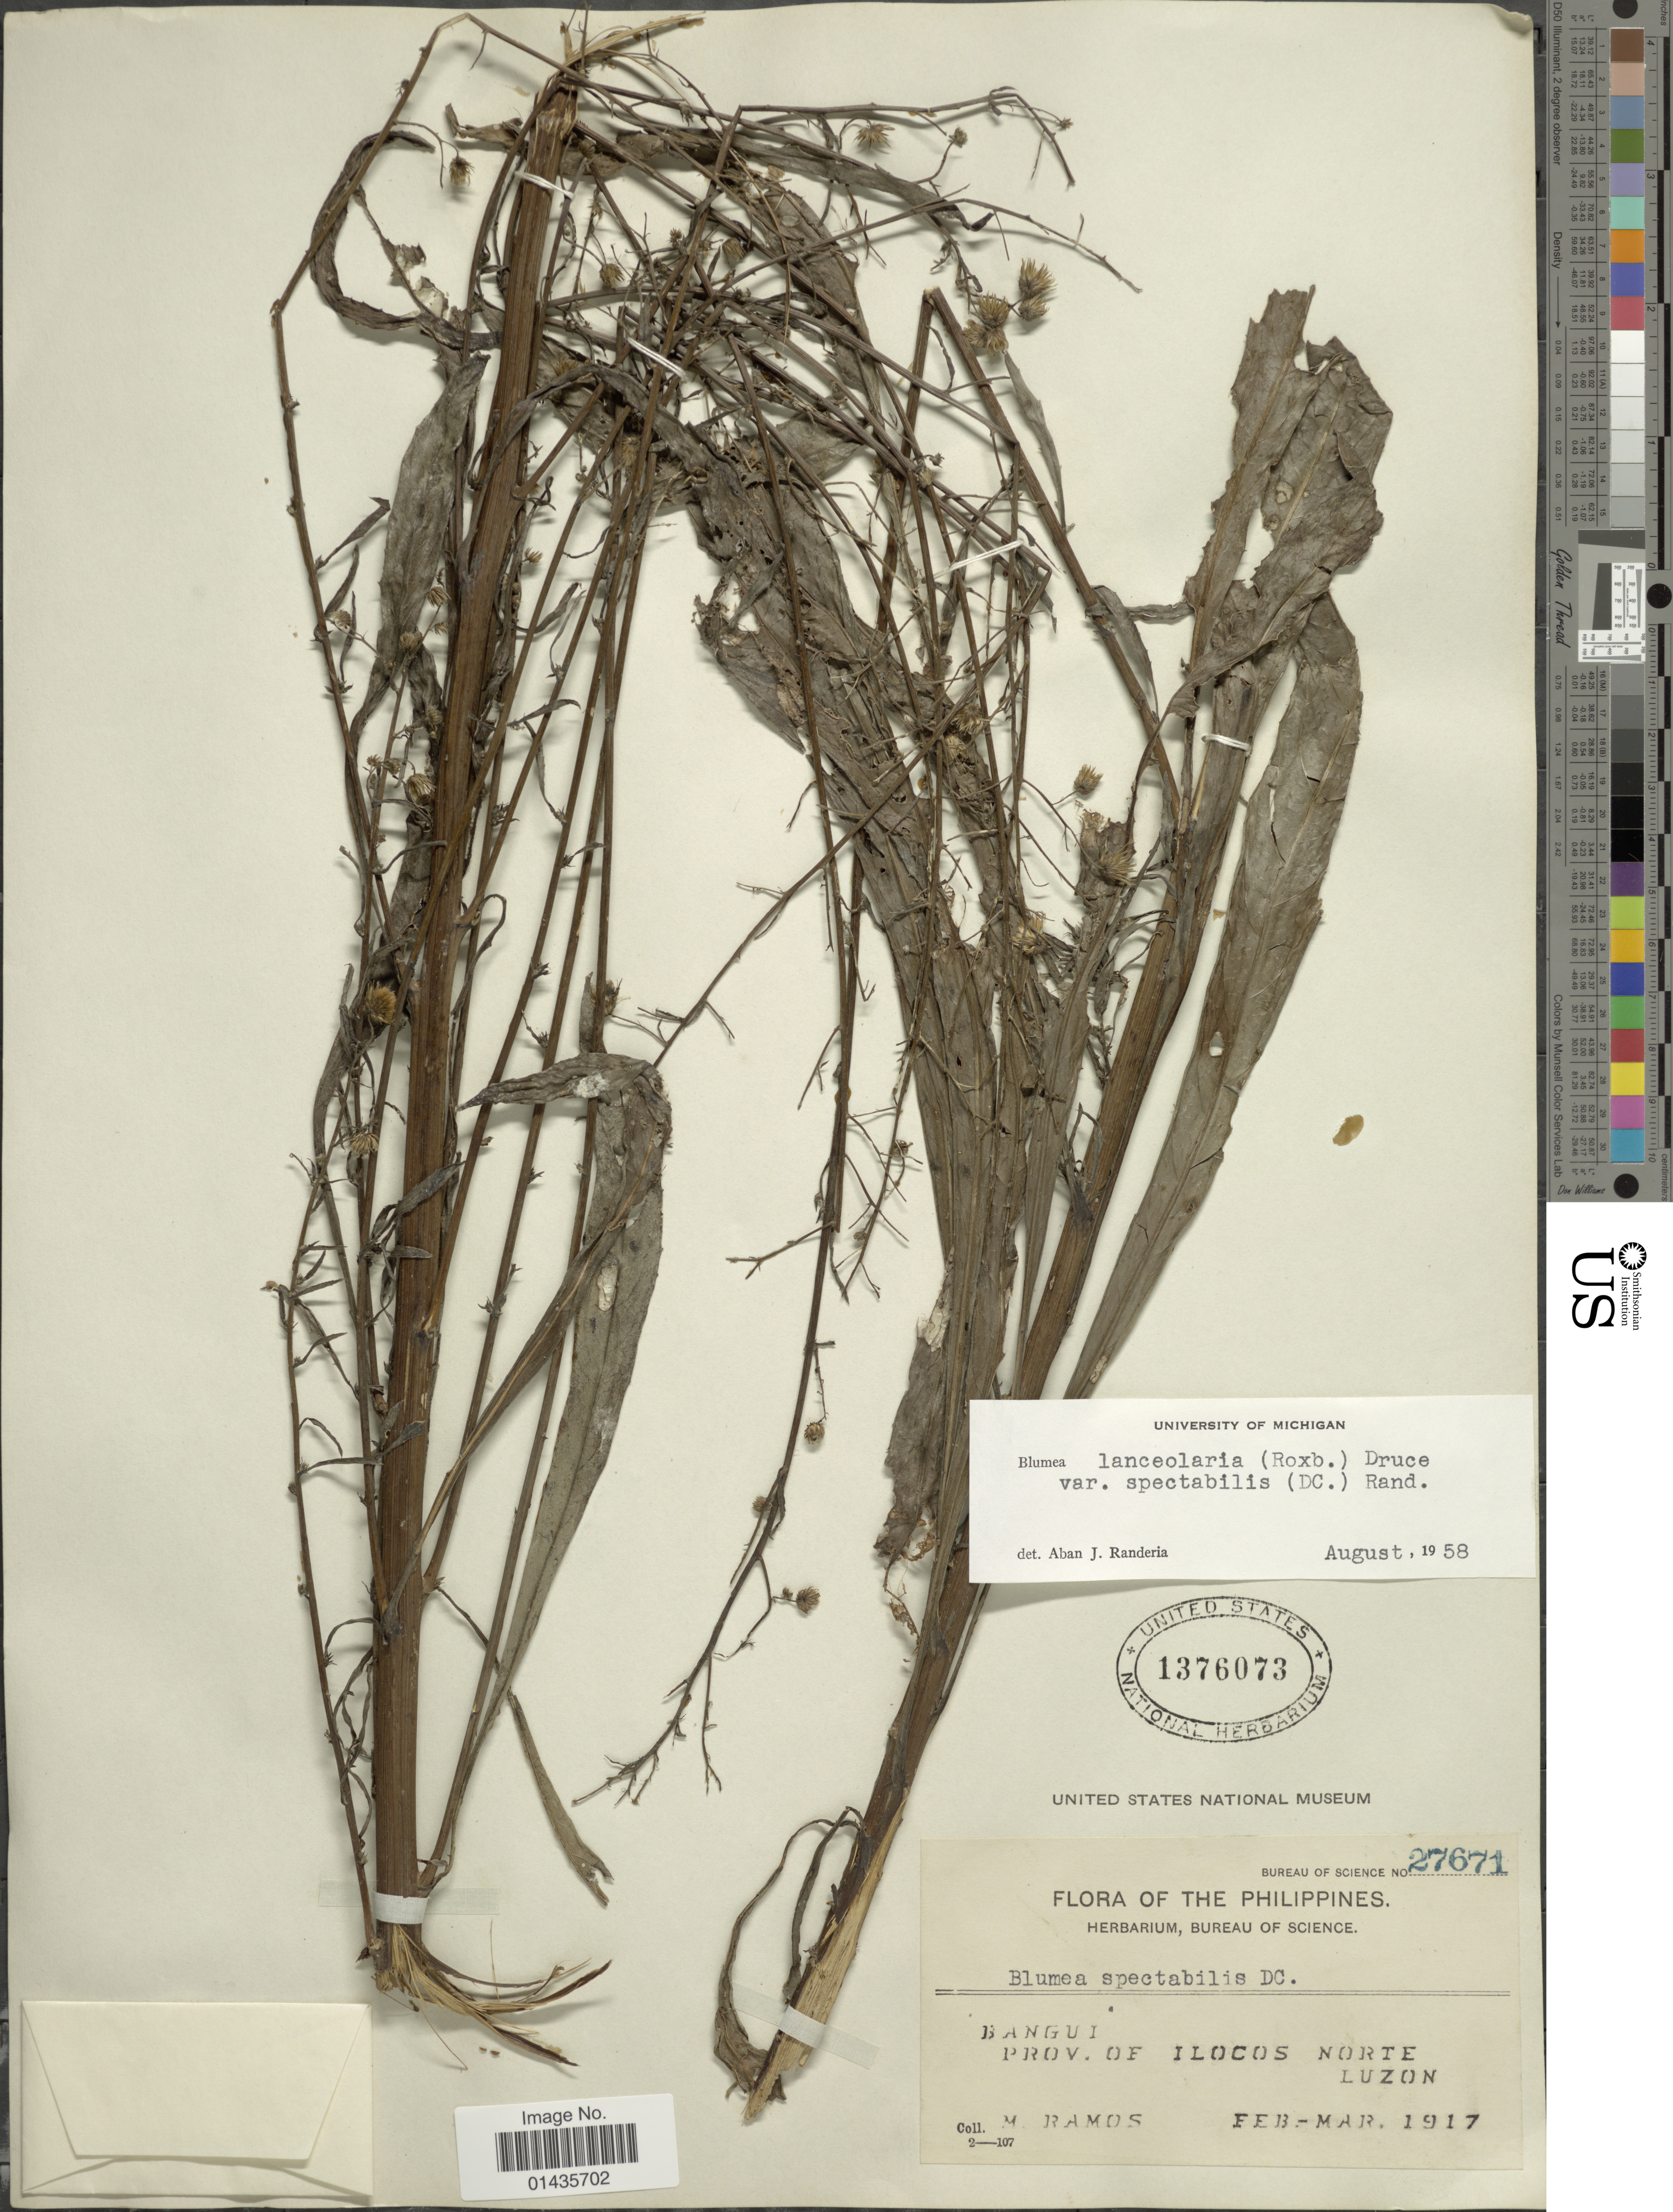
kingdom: Plantae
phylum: Tracheophyta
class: Magnoliopsida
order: Asterales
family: Asteraceae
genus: Blumea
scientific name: Blumea lanceolaria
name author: (Roxb.) Druce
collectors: M. Ramos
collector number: Bureau of Science 27671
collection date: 1917-02/1917-03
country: Philippines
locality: Bangui, Prov. of Ilocos Norte, Luzon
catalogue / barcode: US 1376073